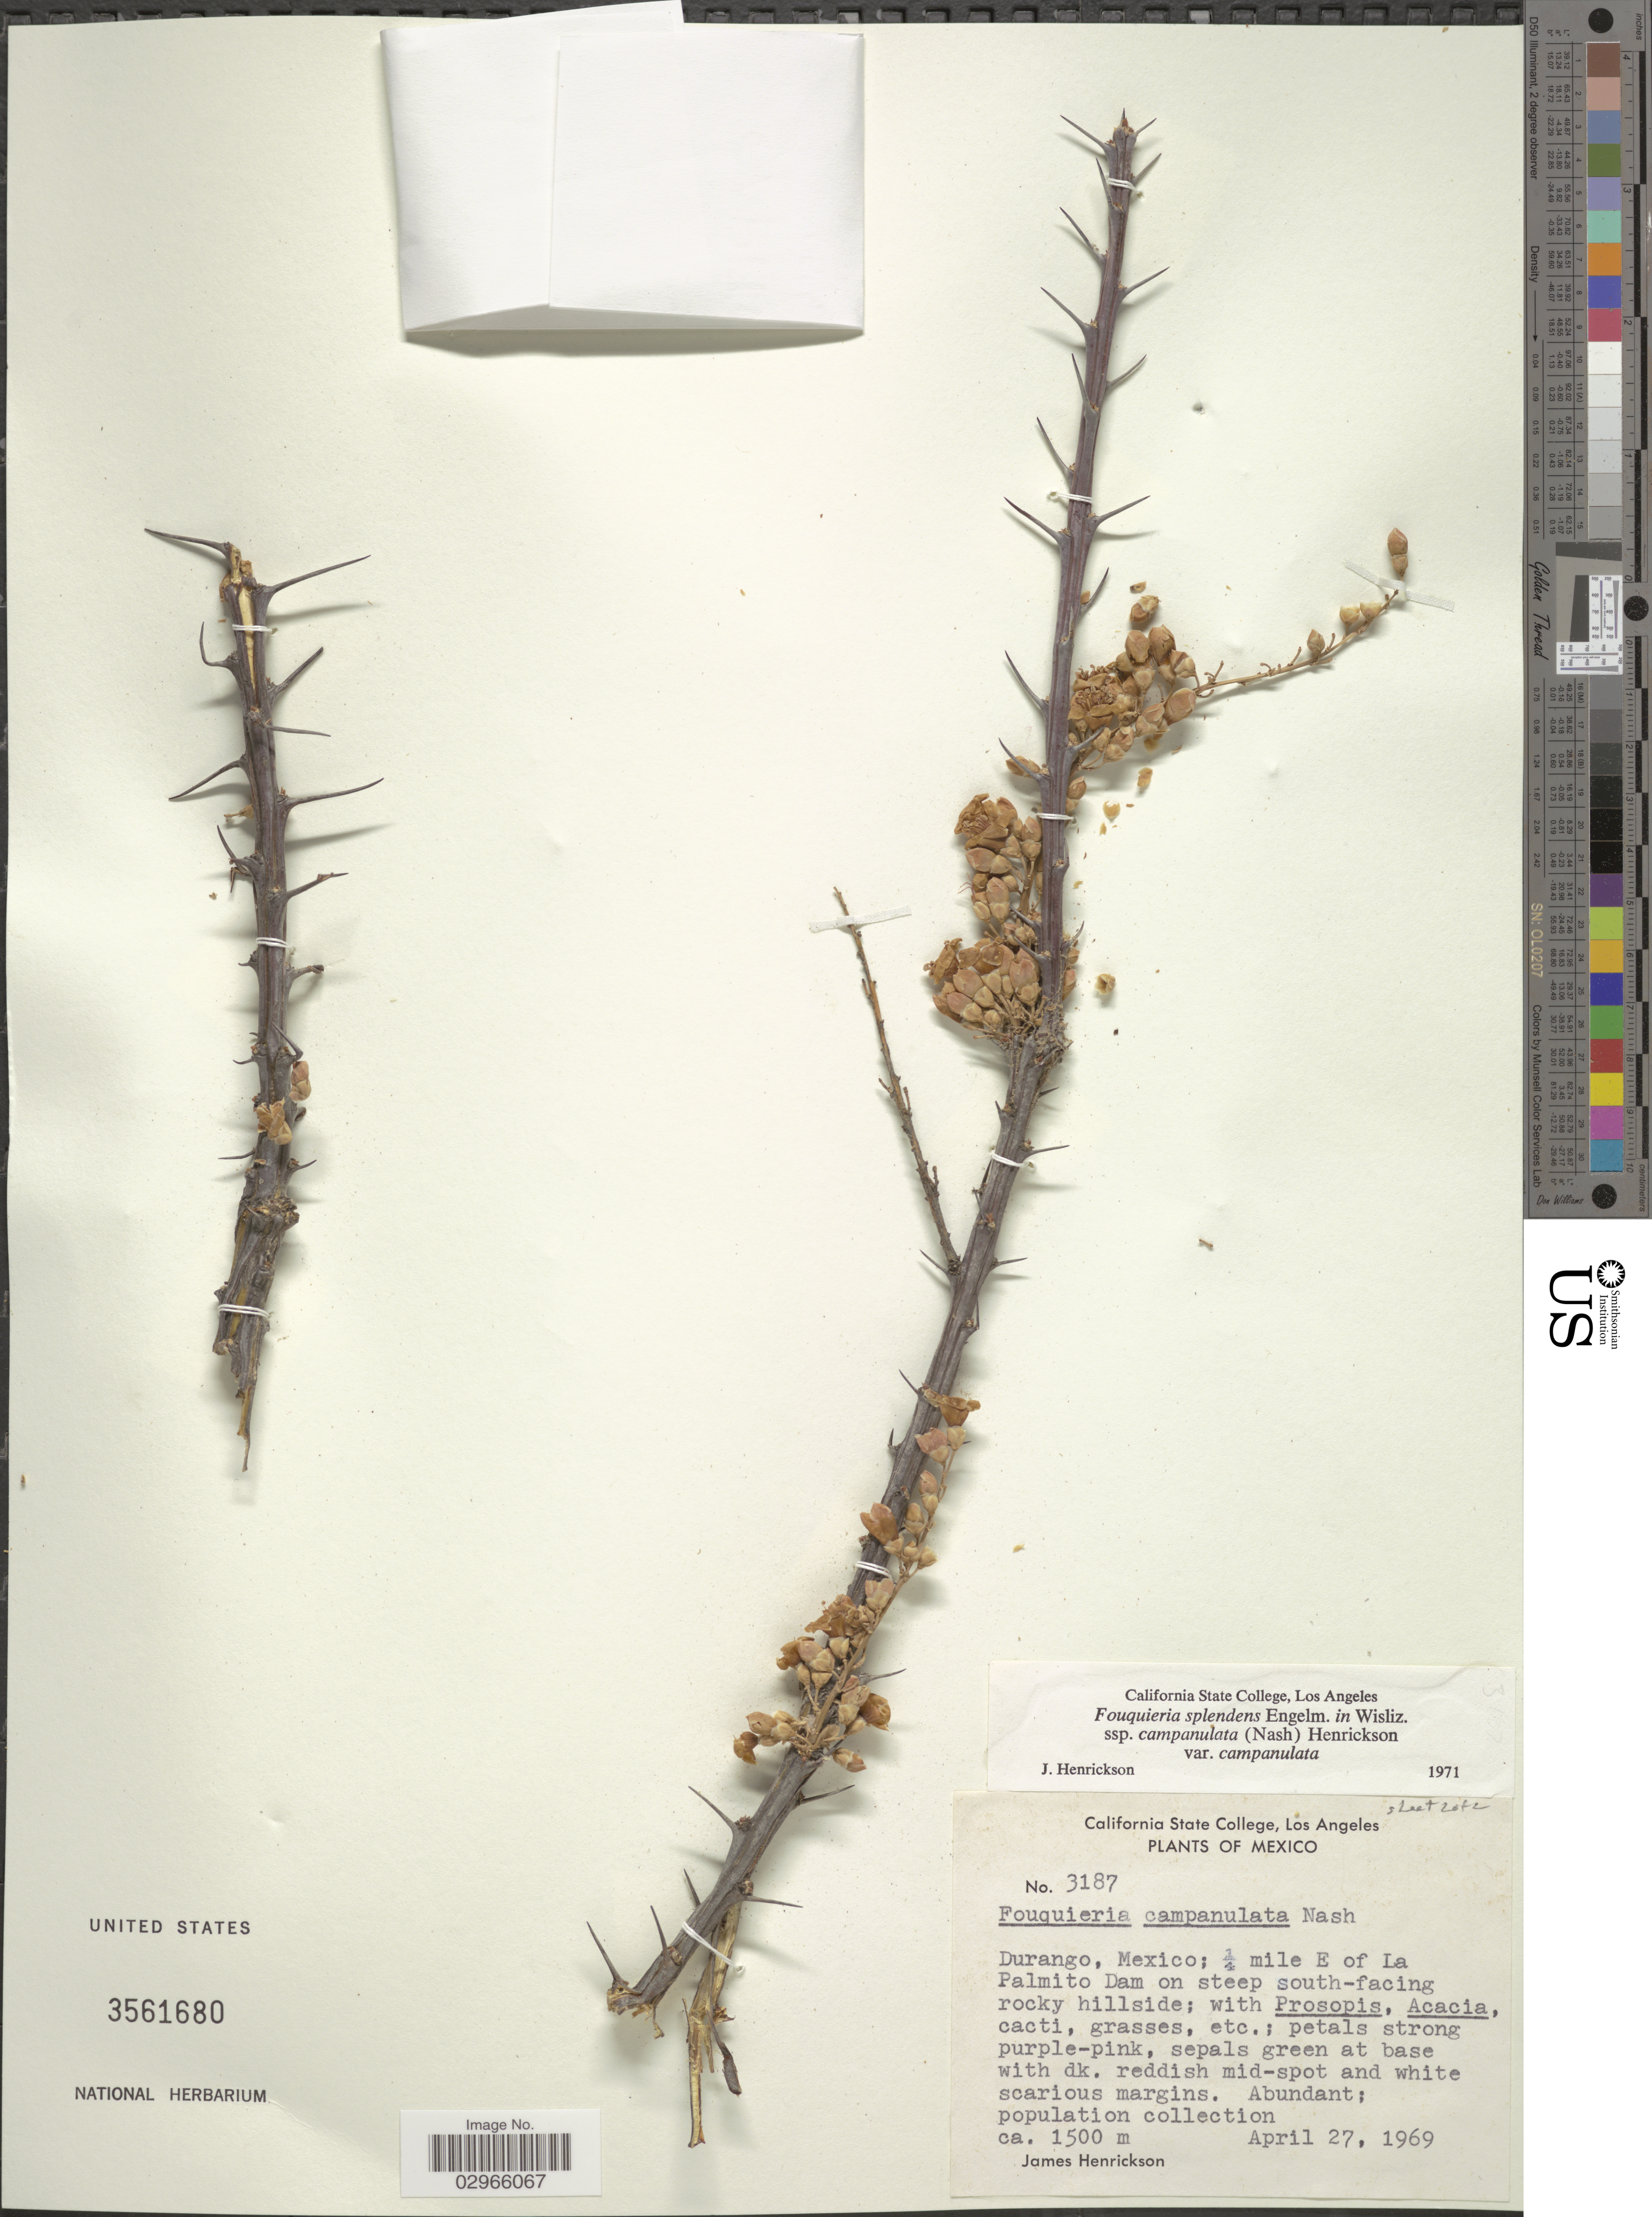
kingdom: Plantae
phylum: Tracheophyta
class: Magnoliopsida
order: Ericales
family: Fouquieriaceae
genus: Fouquieria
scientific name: Fouquieria splendens subsp. campanulata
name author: Engelm.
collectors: J. Henrickson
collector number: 3187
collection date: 1969-04-27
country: Mexico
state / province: Durango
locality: ¼ mile E of La Palmito Dam on steep south-facing rocky hillside.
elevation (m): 1500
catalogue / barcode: US 3561680